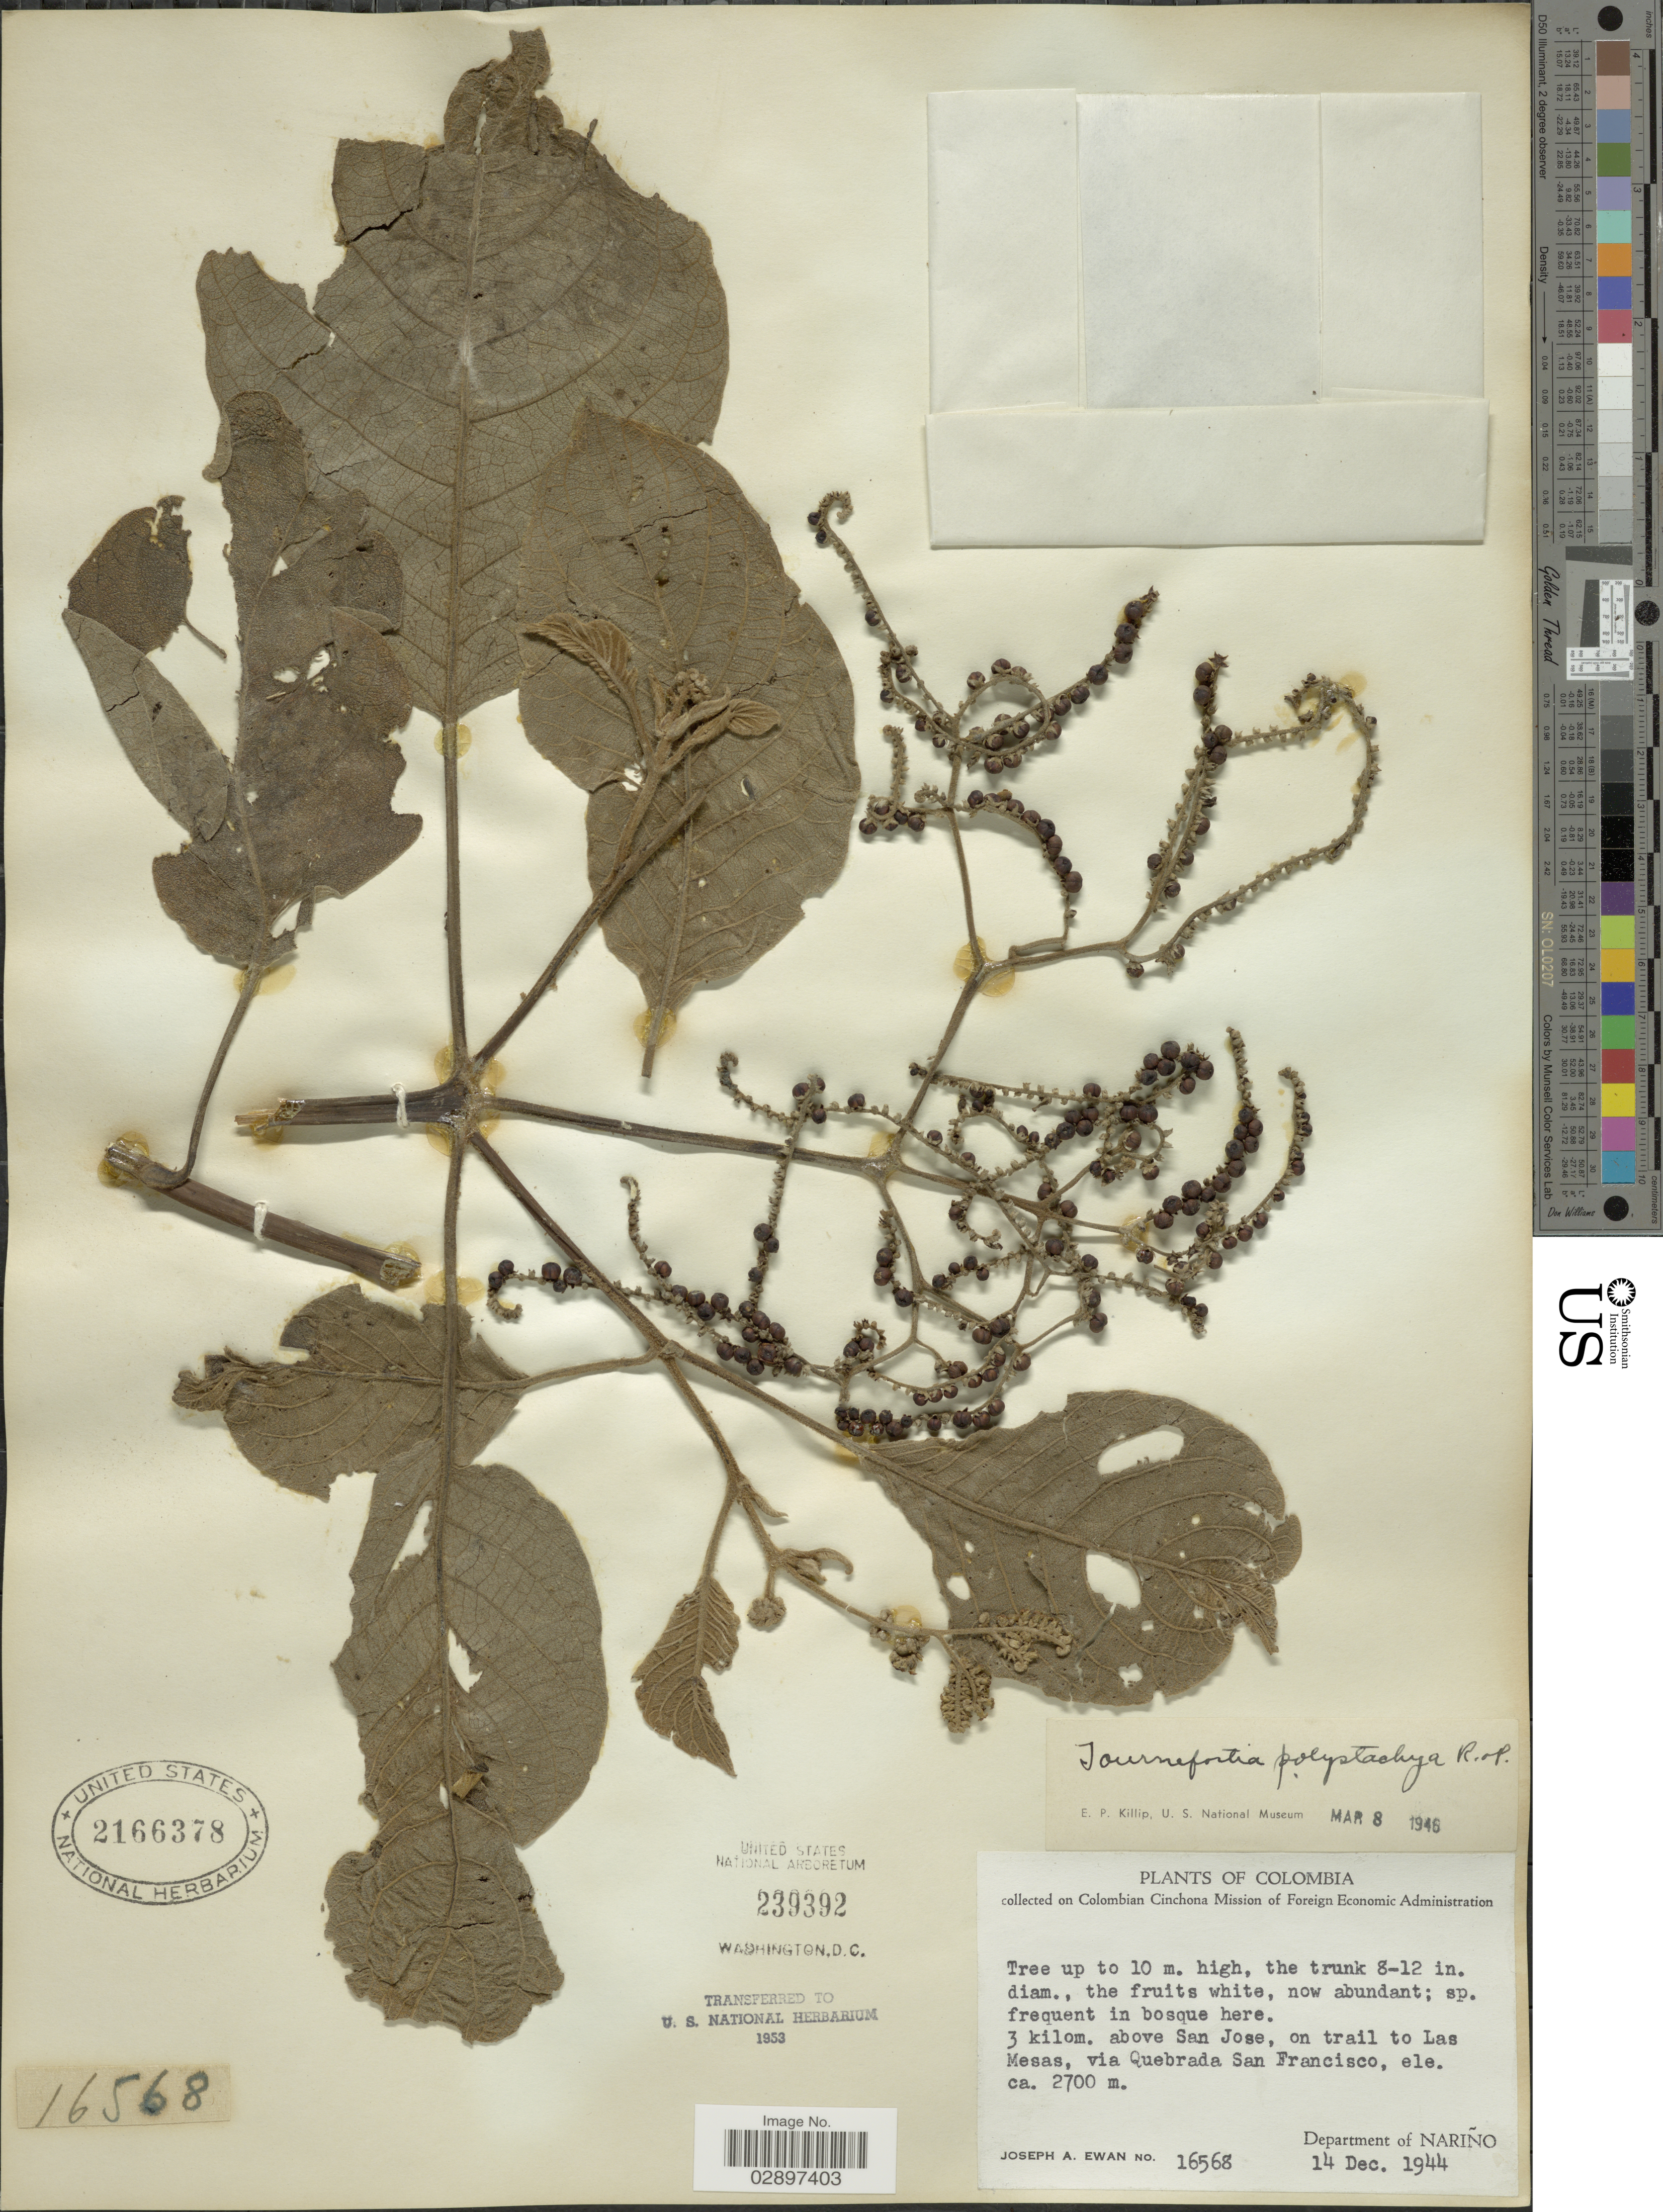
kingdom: Plantae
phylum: Tracheophyta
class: Magnoliopsida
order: Boraginales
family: Heliotropiaceae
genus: Tournefortia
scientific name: Tournefortia polystachya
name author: Ruiz & Pav.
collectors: J. A. Ewan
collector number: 16568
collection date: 1944-12-14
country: Colombia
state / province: Nariño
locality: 3 kilom. above San Jose, on trail to Las Mesas, via Quebrada San Francisco.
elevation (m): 2700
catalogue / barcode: US 2166378